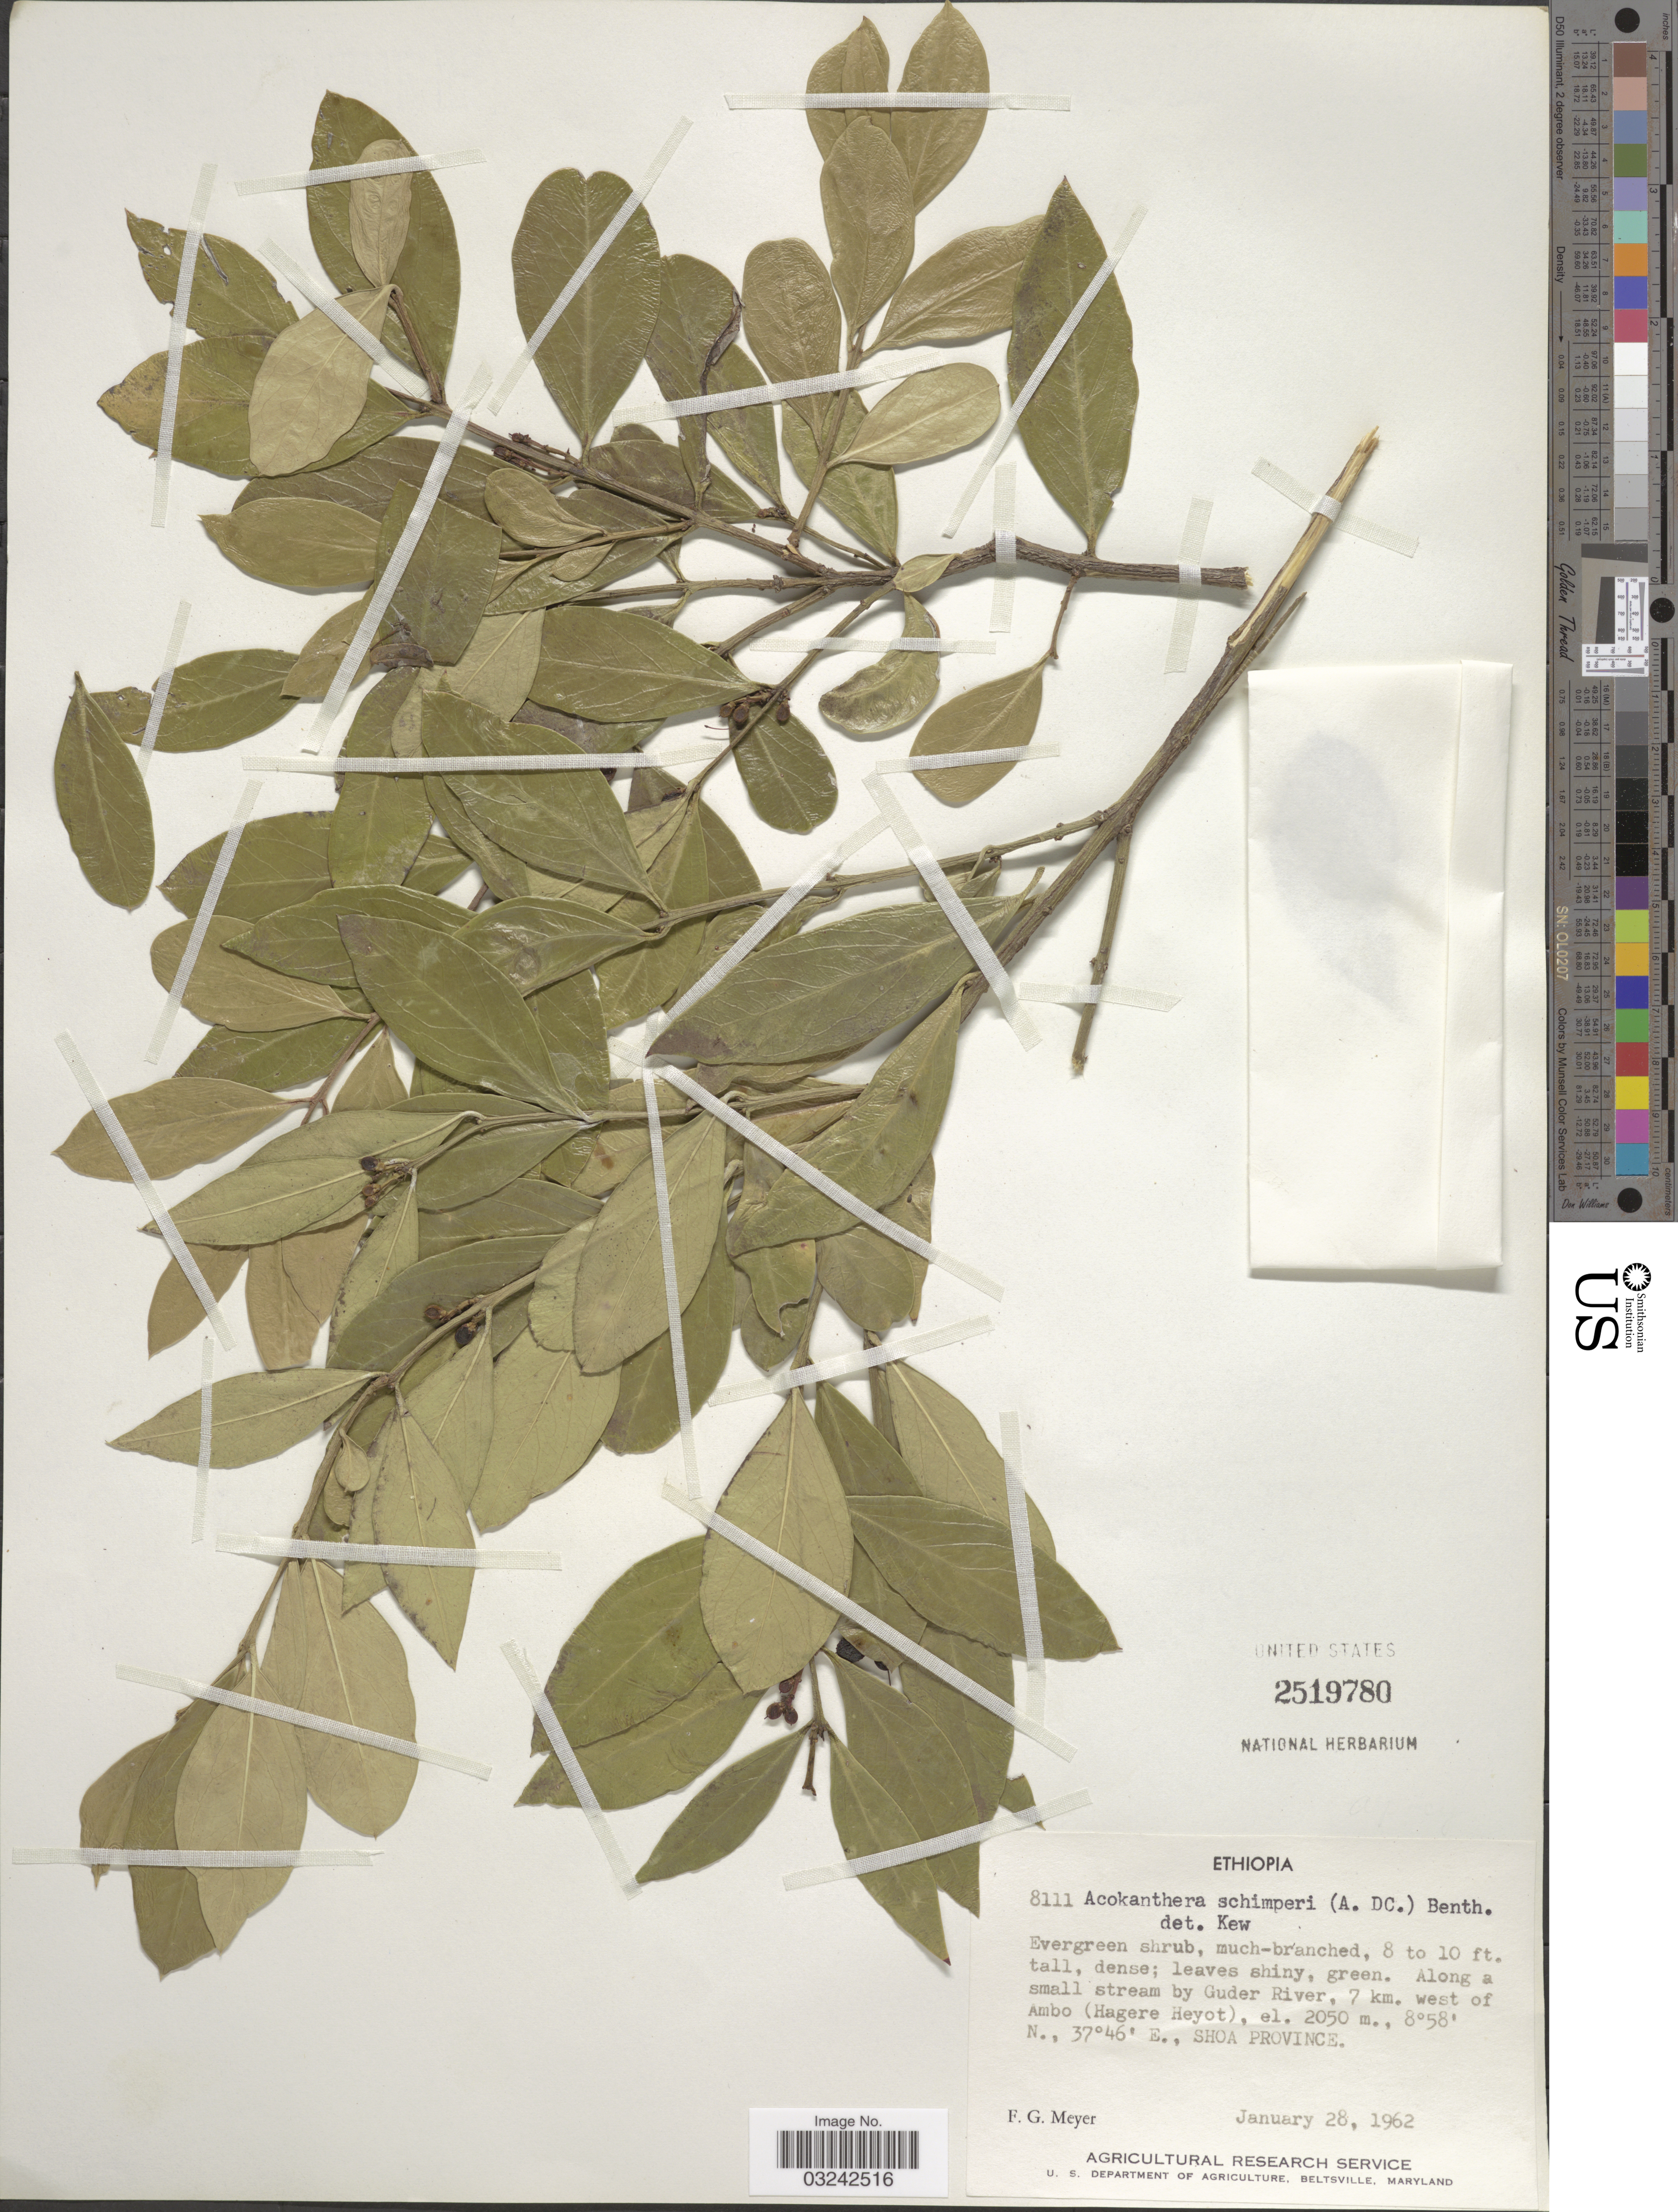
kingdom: Plantae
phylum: Tracheophyta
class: Magnoliopsida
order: Gentianales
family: Apocynaceae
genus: Acokanthera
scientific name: Acokanthera schimperi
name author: (DC.) Schweinf.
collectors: F. G. Meyer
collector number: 8111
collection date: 1962-01-28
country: Ethiopia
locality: Along a stream by Guder River, 7 km. west of Ambo (Hagere Heyot), Shoa Province.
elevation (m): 2050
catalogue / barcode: US 2519780